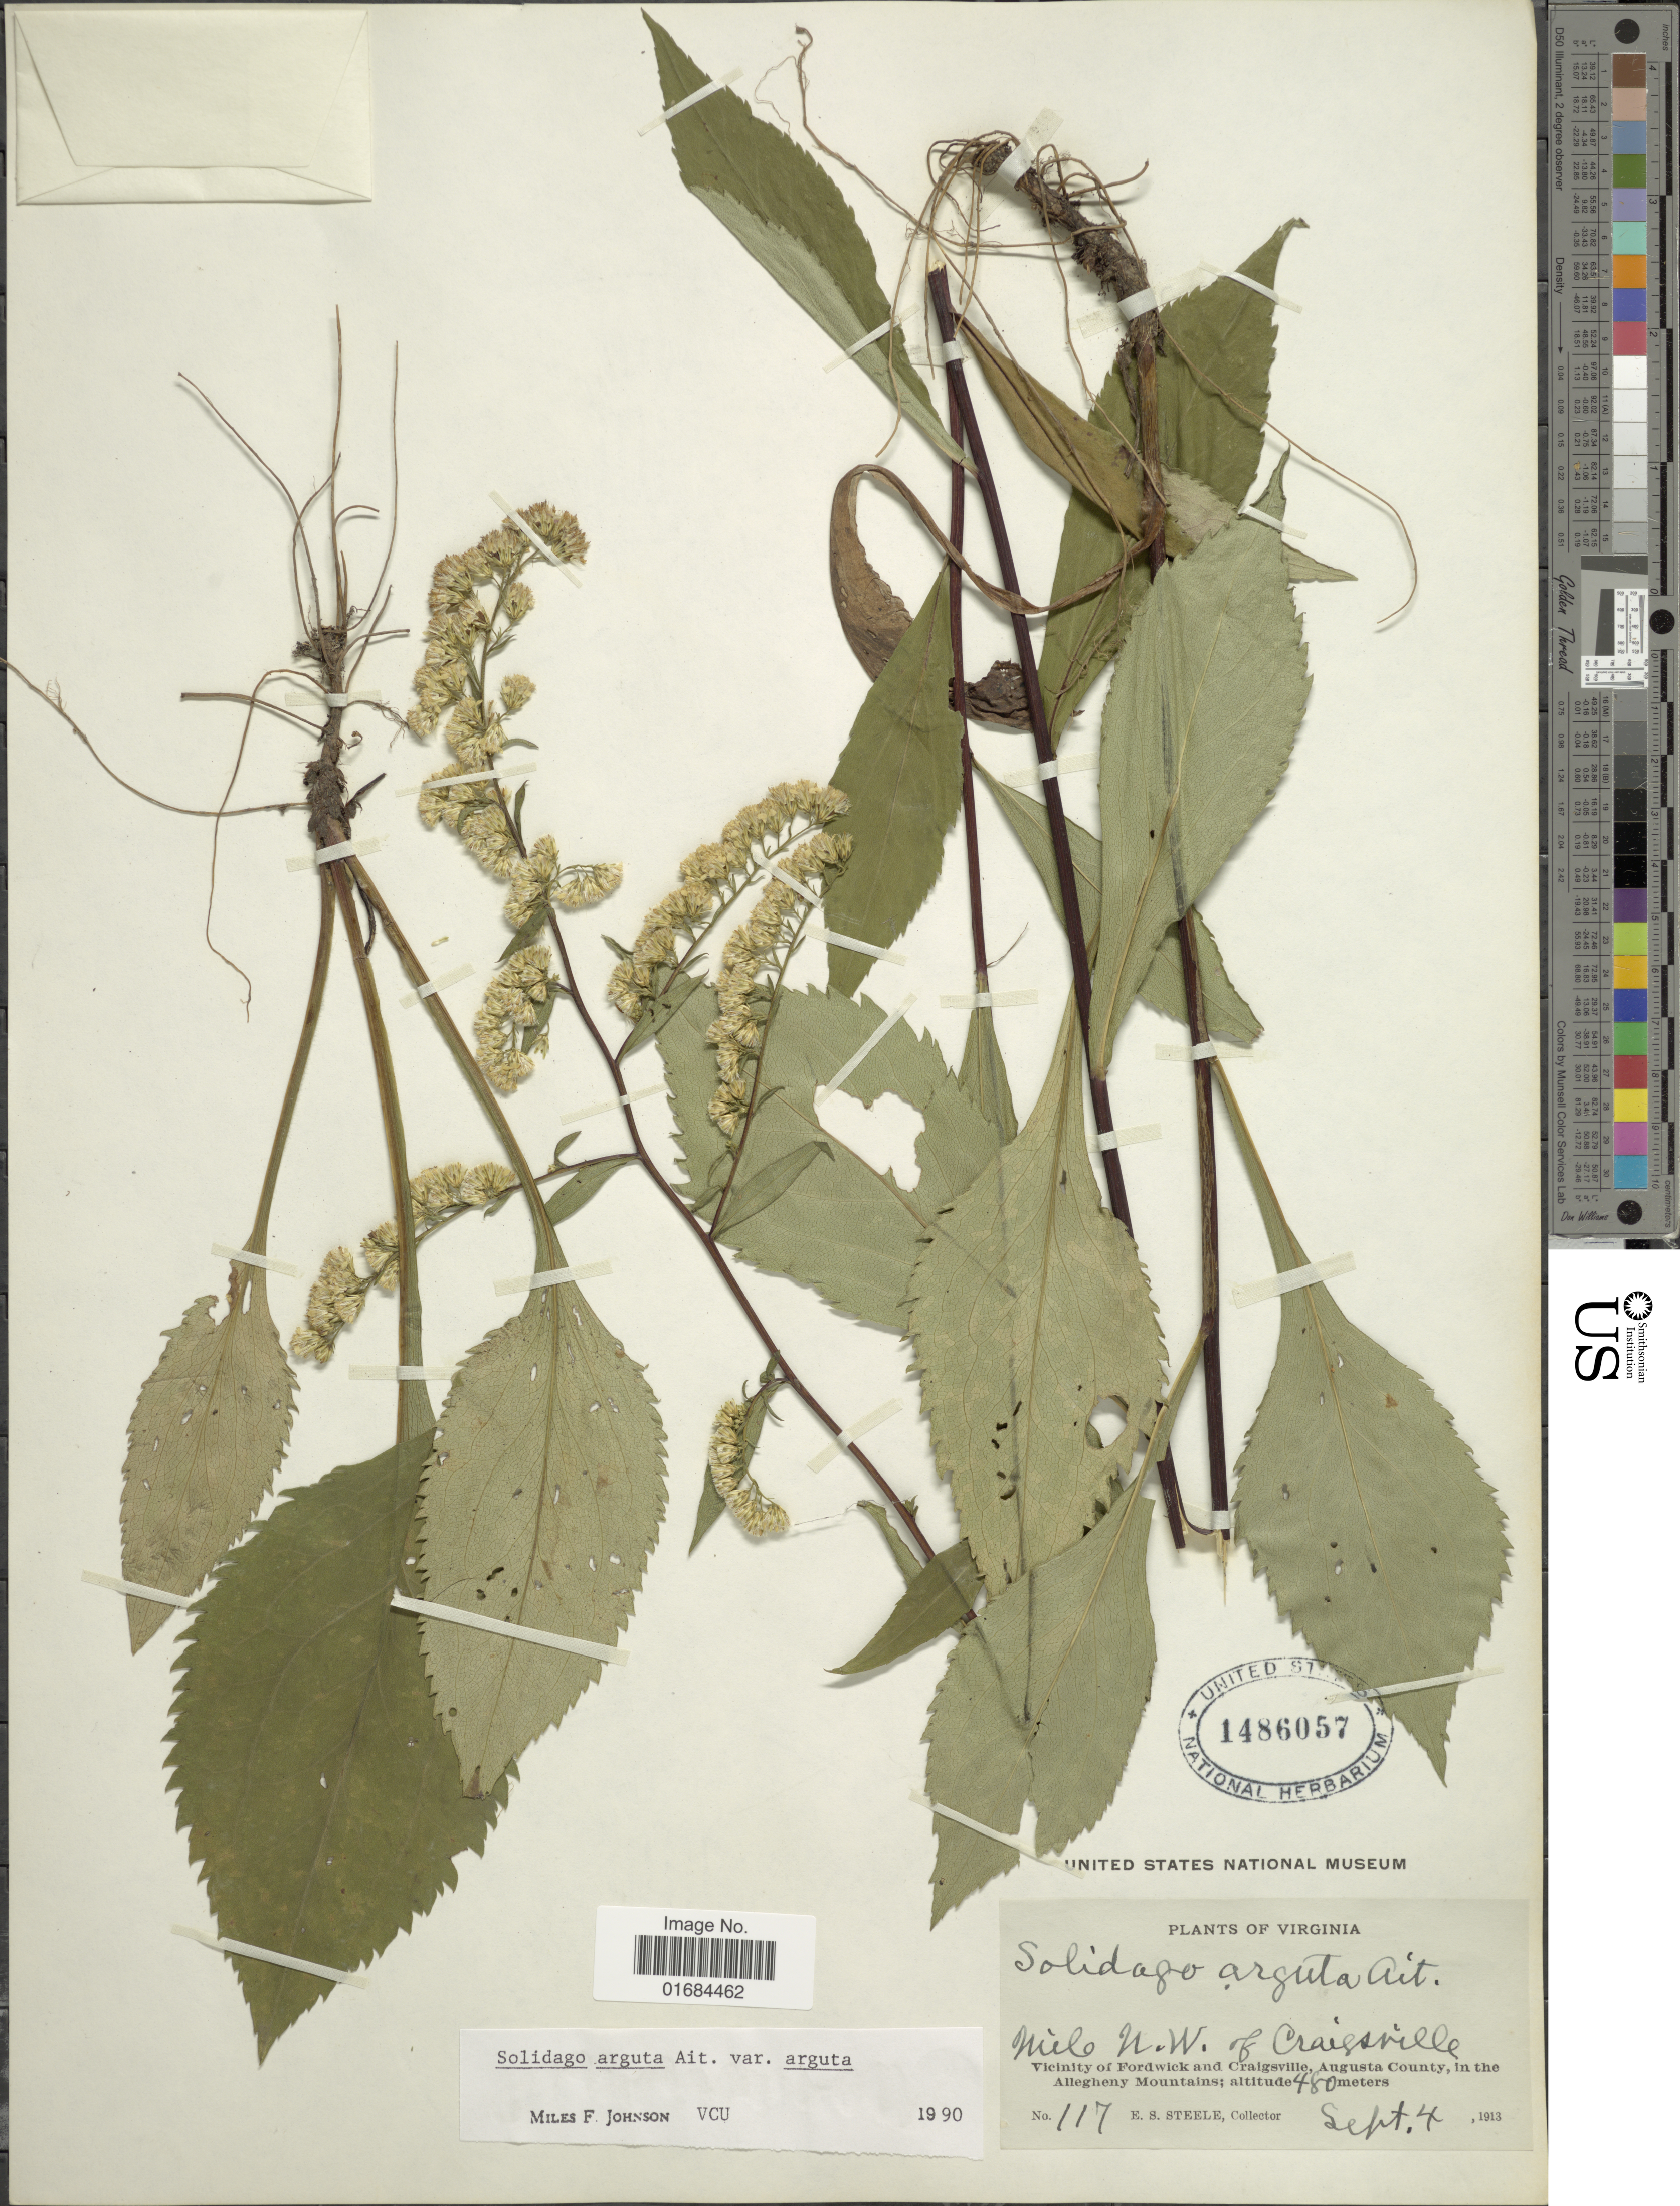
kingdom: Plantae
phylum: Tracheophyta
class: Magnoliopsida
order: Asterales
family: Asteraceae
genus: Solidago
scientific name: Solidago arguta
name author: Aiton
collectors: E. Steele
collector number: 117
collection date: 1913-09-04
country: United States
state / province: Virginia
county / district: Augusta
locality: Miele N.W. of Craigsville, Vicinity of Forkwick and Craigsville, Augusta County, in the Allegheny Mountains.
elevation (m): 480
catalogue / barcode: US 1486057